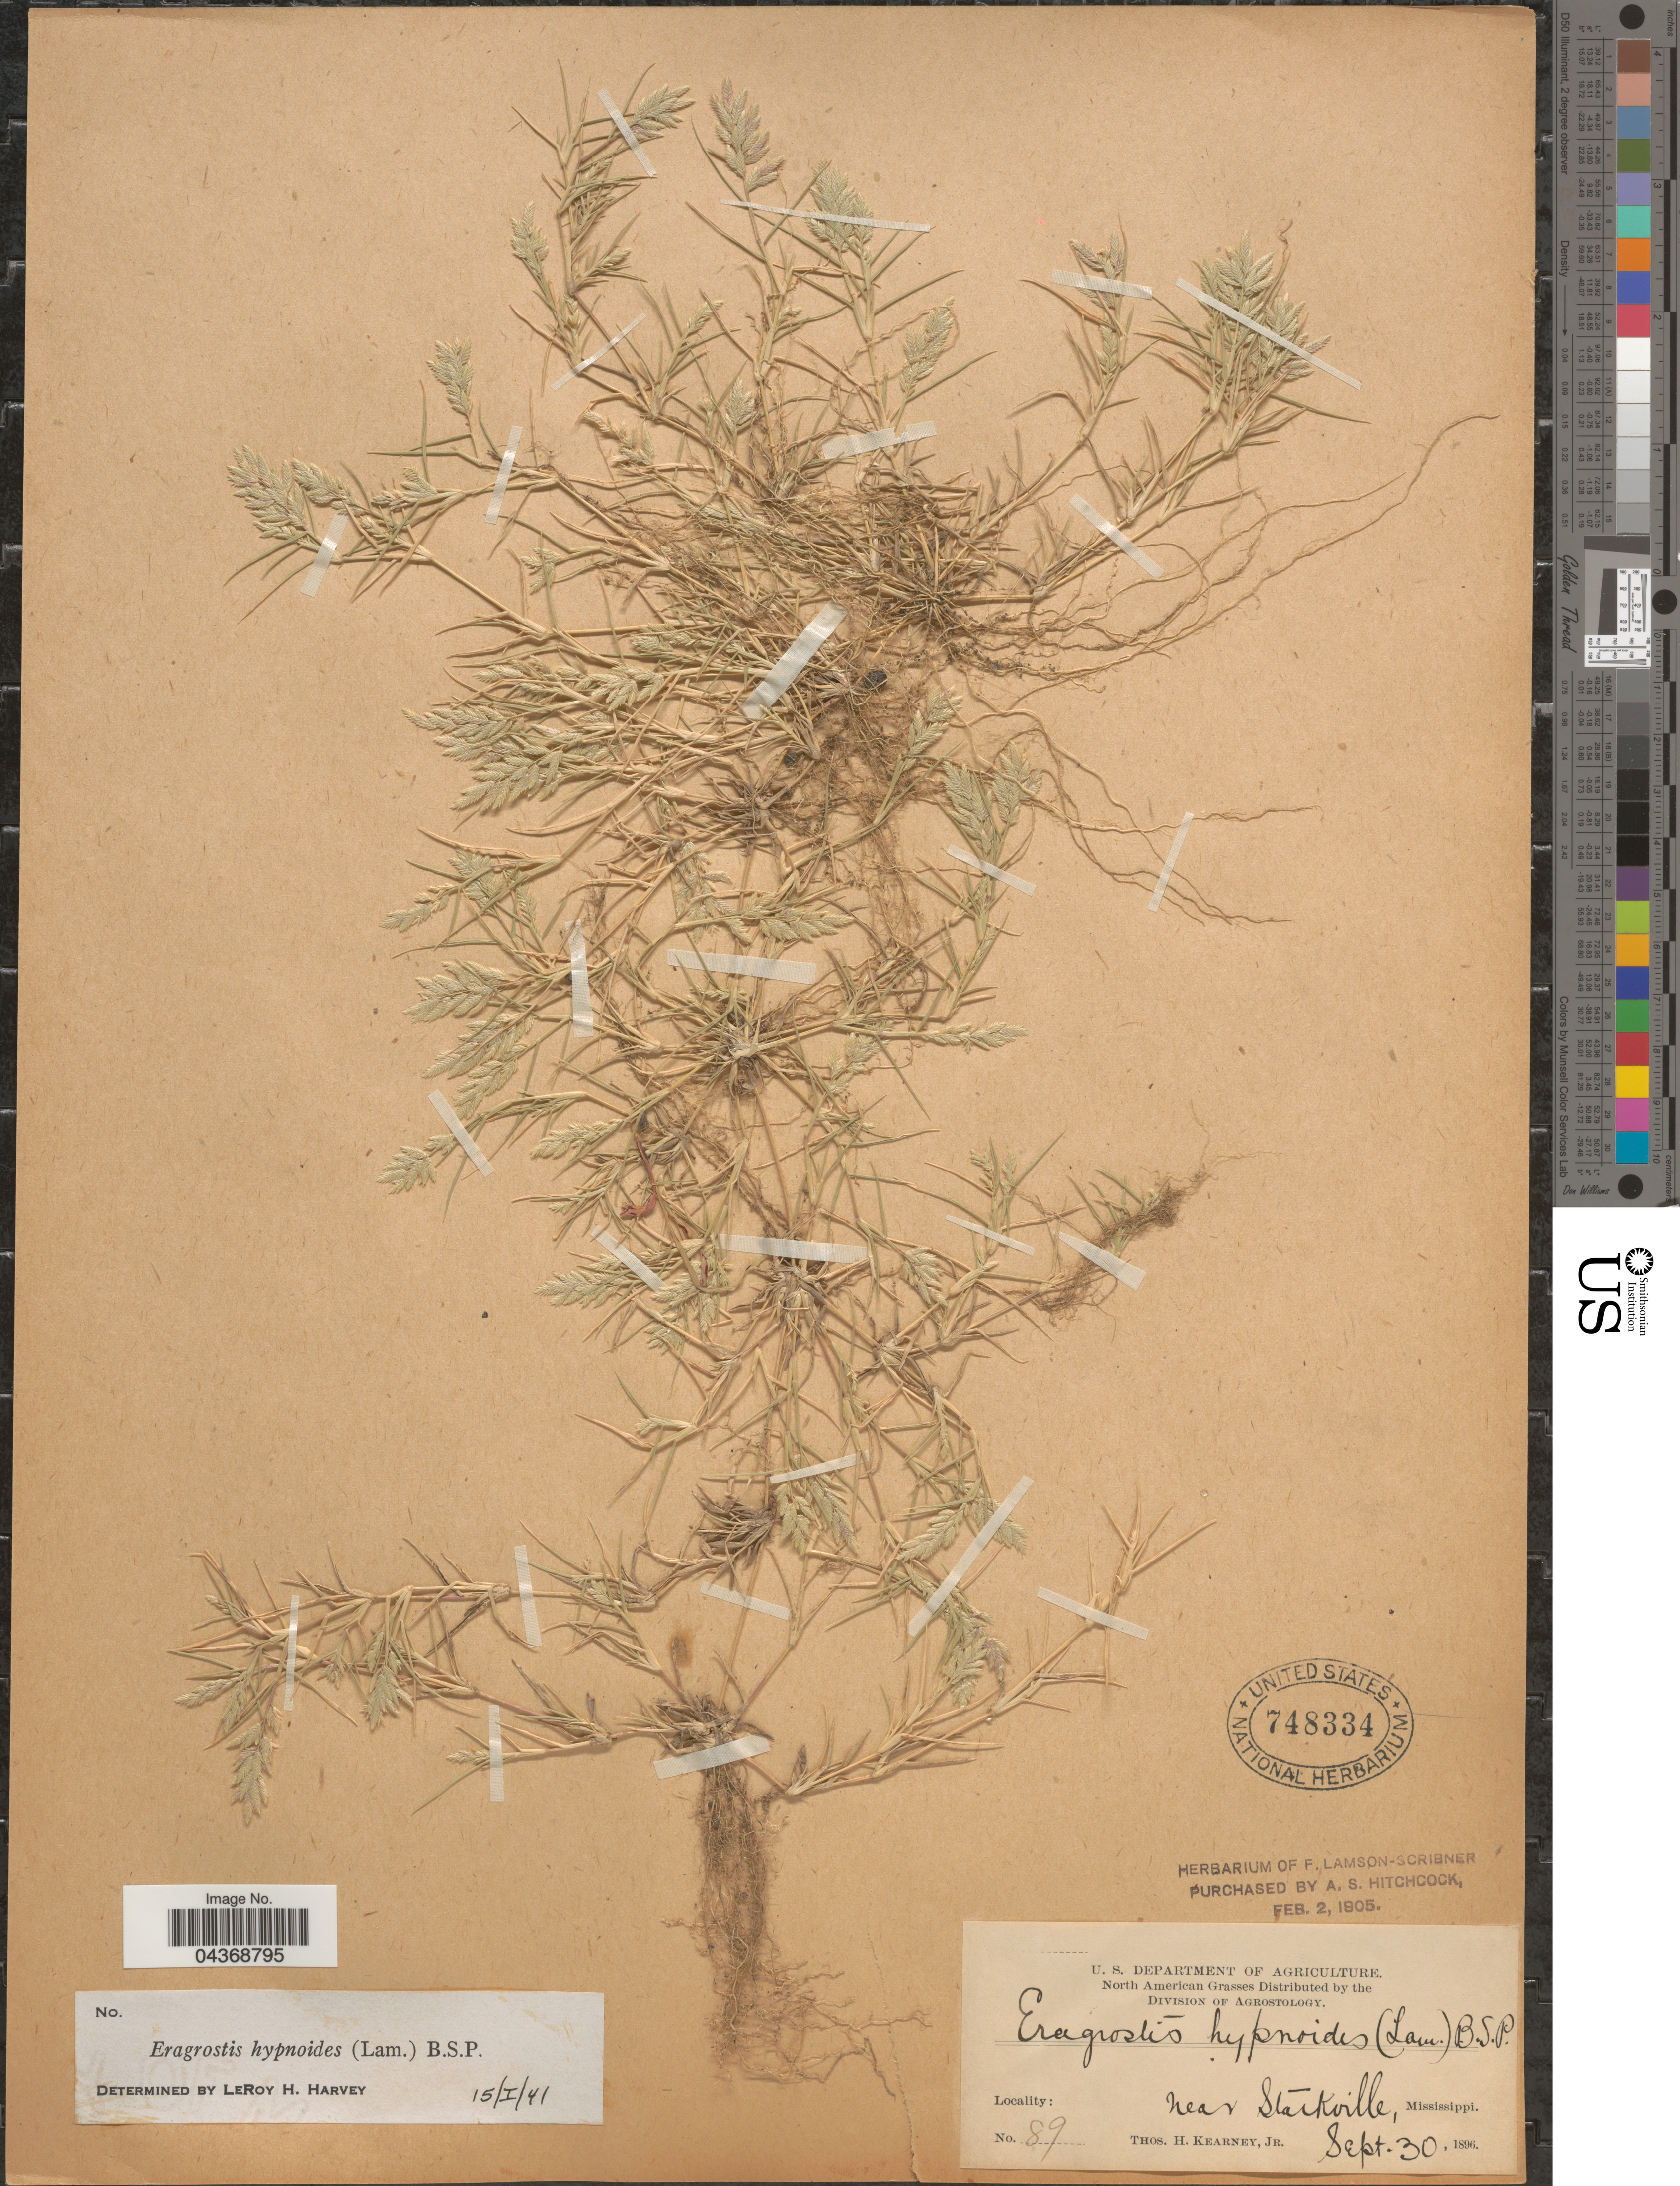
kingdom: Plantae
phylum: Tracheophyta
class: Liliopsida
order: Poales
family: Poaceae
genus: Eragrostis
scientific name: Eragrostis hypnoides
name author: (Lam.) Britton, Stearns & Poggenb.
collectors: T. H. Kearney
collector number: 89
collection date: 1896-09-30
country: United States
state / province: Mississippi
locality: Near Starkville.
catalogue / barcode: US 748334